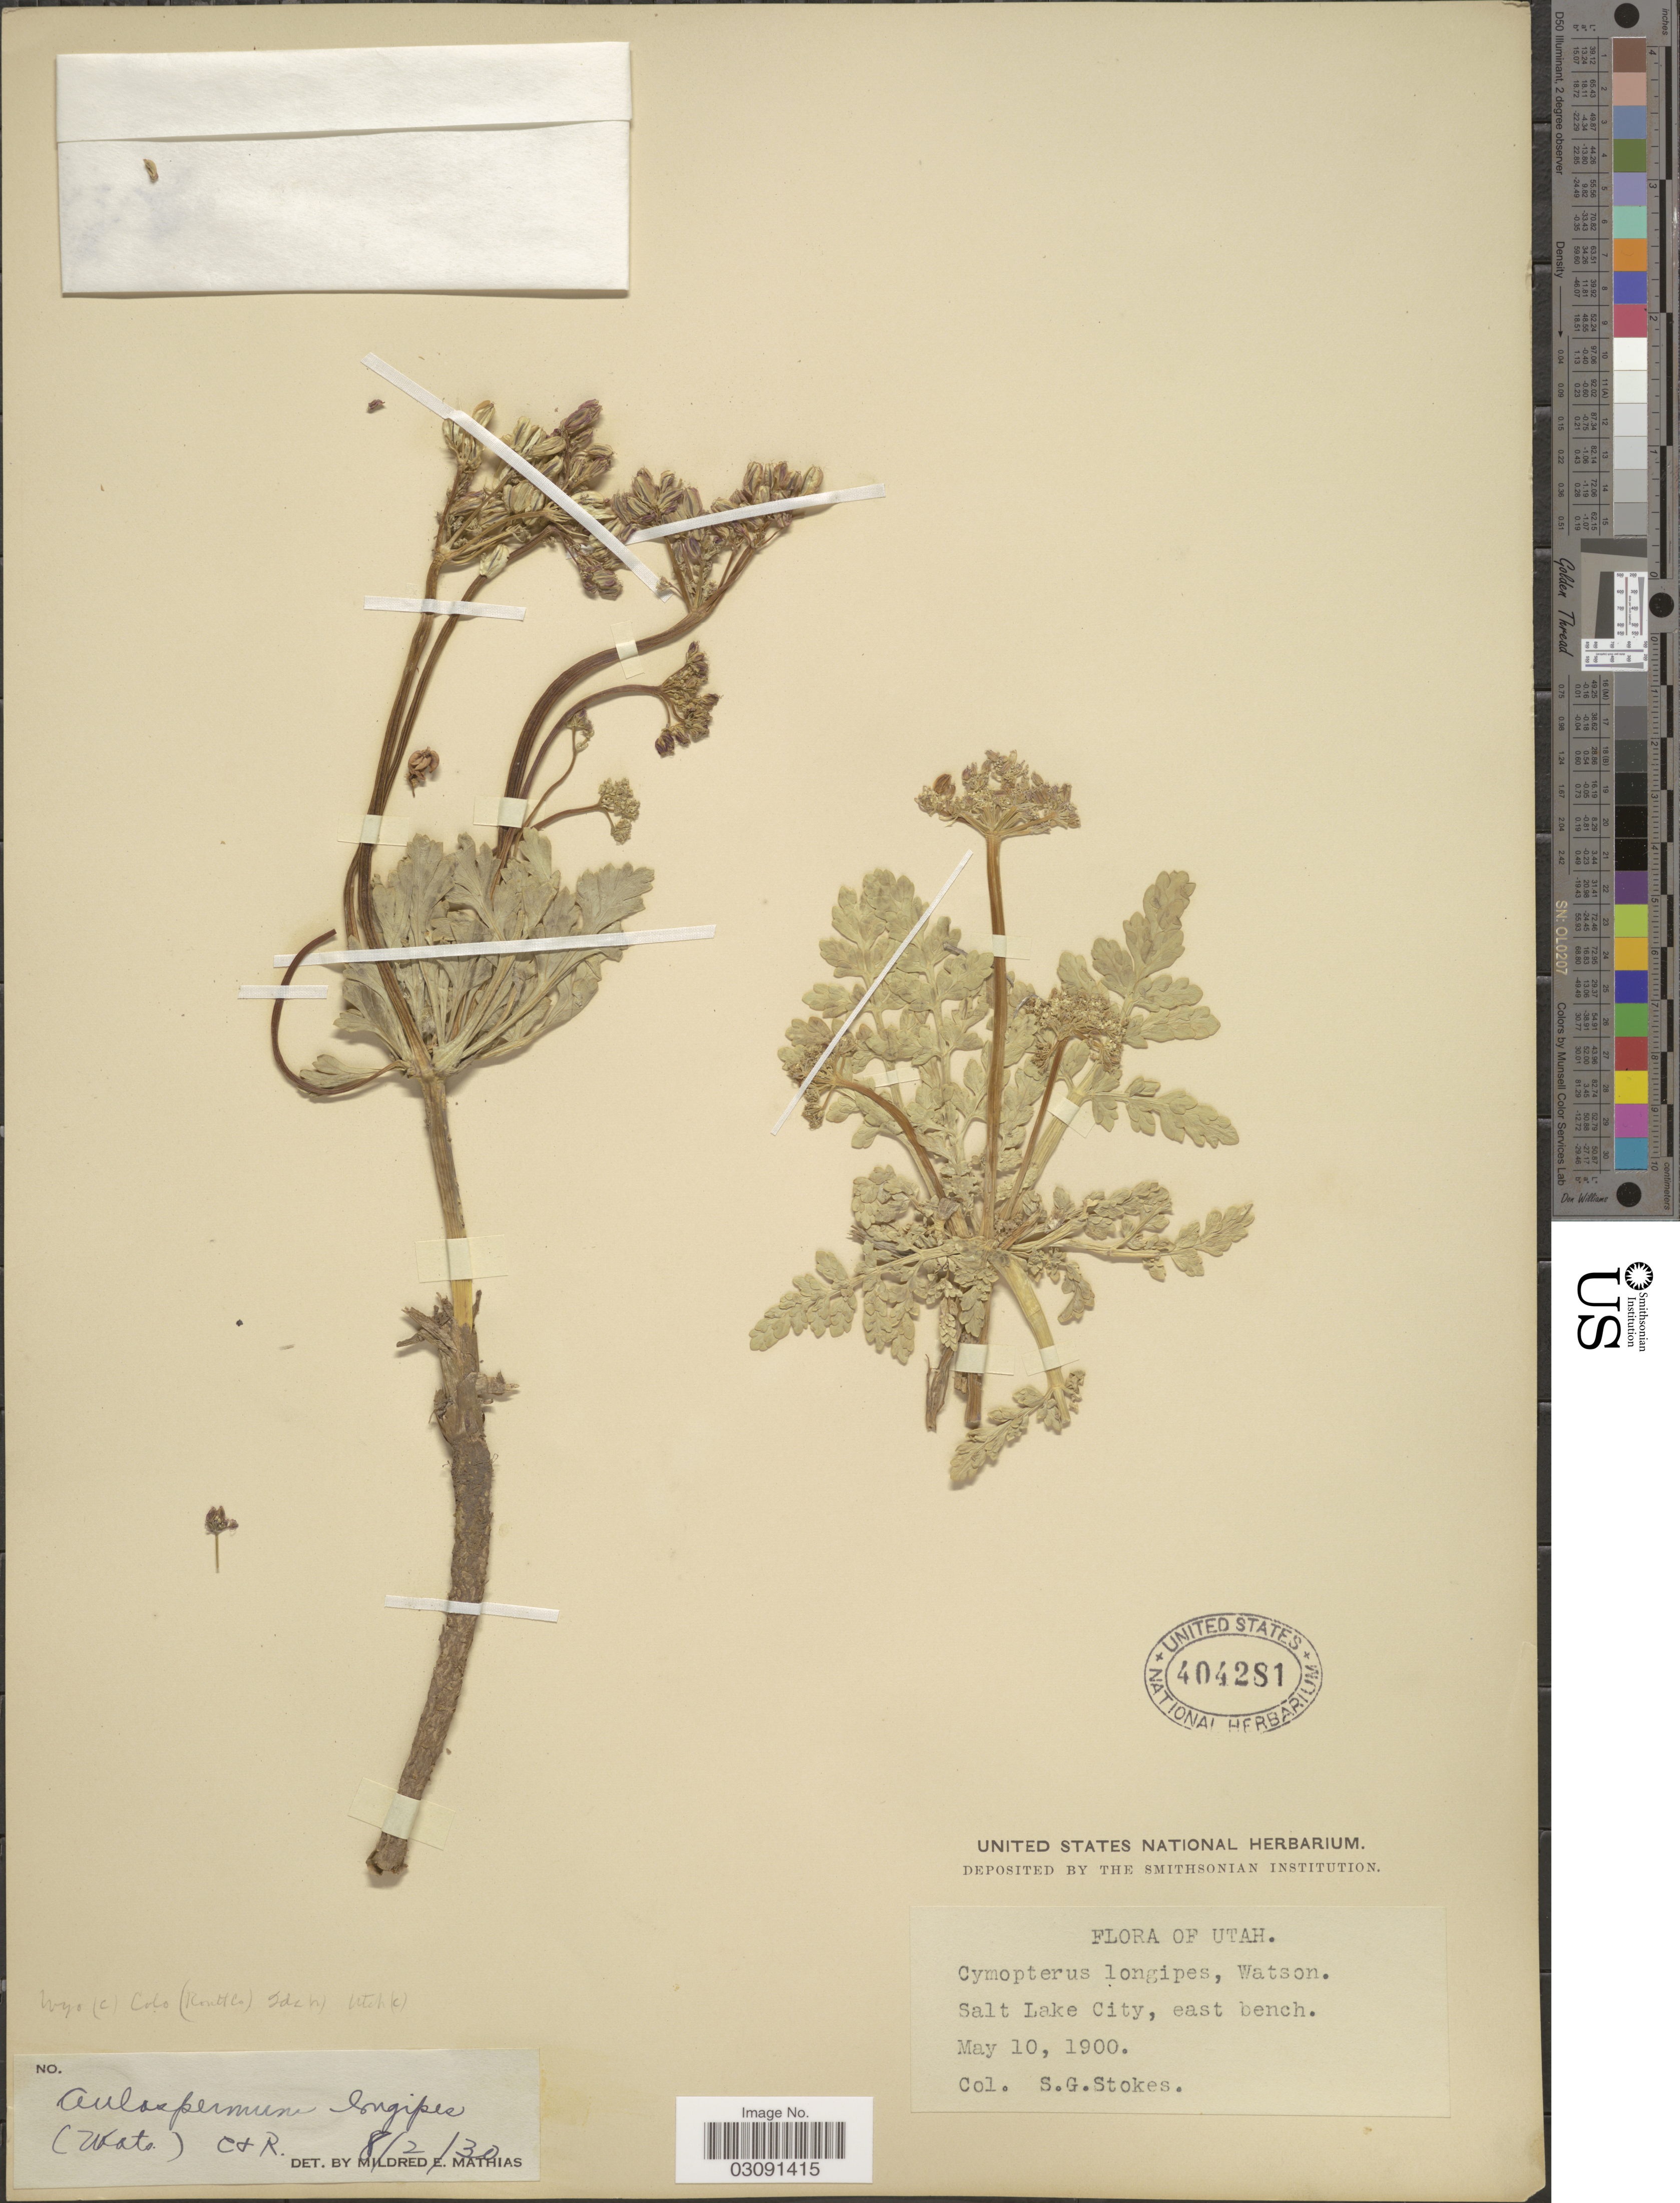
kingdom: Plantae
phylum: Tracheophyta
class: Magnoliopsida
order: Apiales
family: Apiaceae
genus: Cymopterus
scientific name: Cymopterus longipes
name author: S. Watson in C. King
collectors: S. G. Stokes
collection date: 1900-05-10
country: United States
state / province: Utah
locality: Salt Lake City, east bench.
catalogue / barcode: US 404281